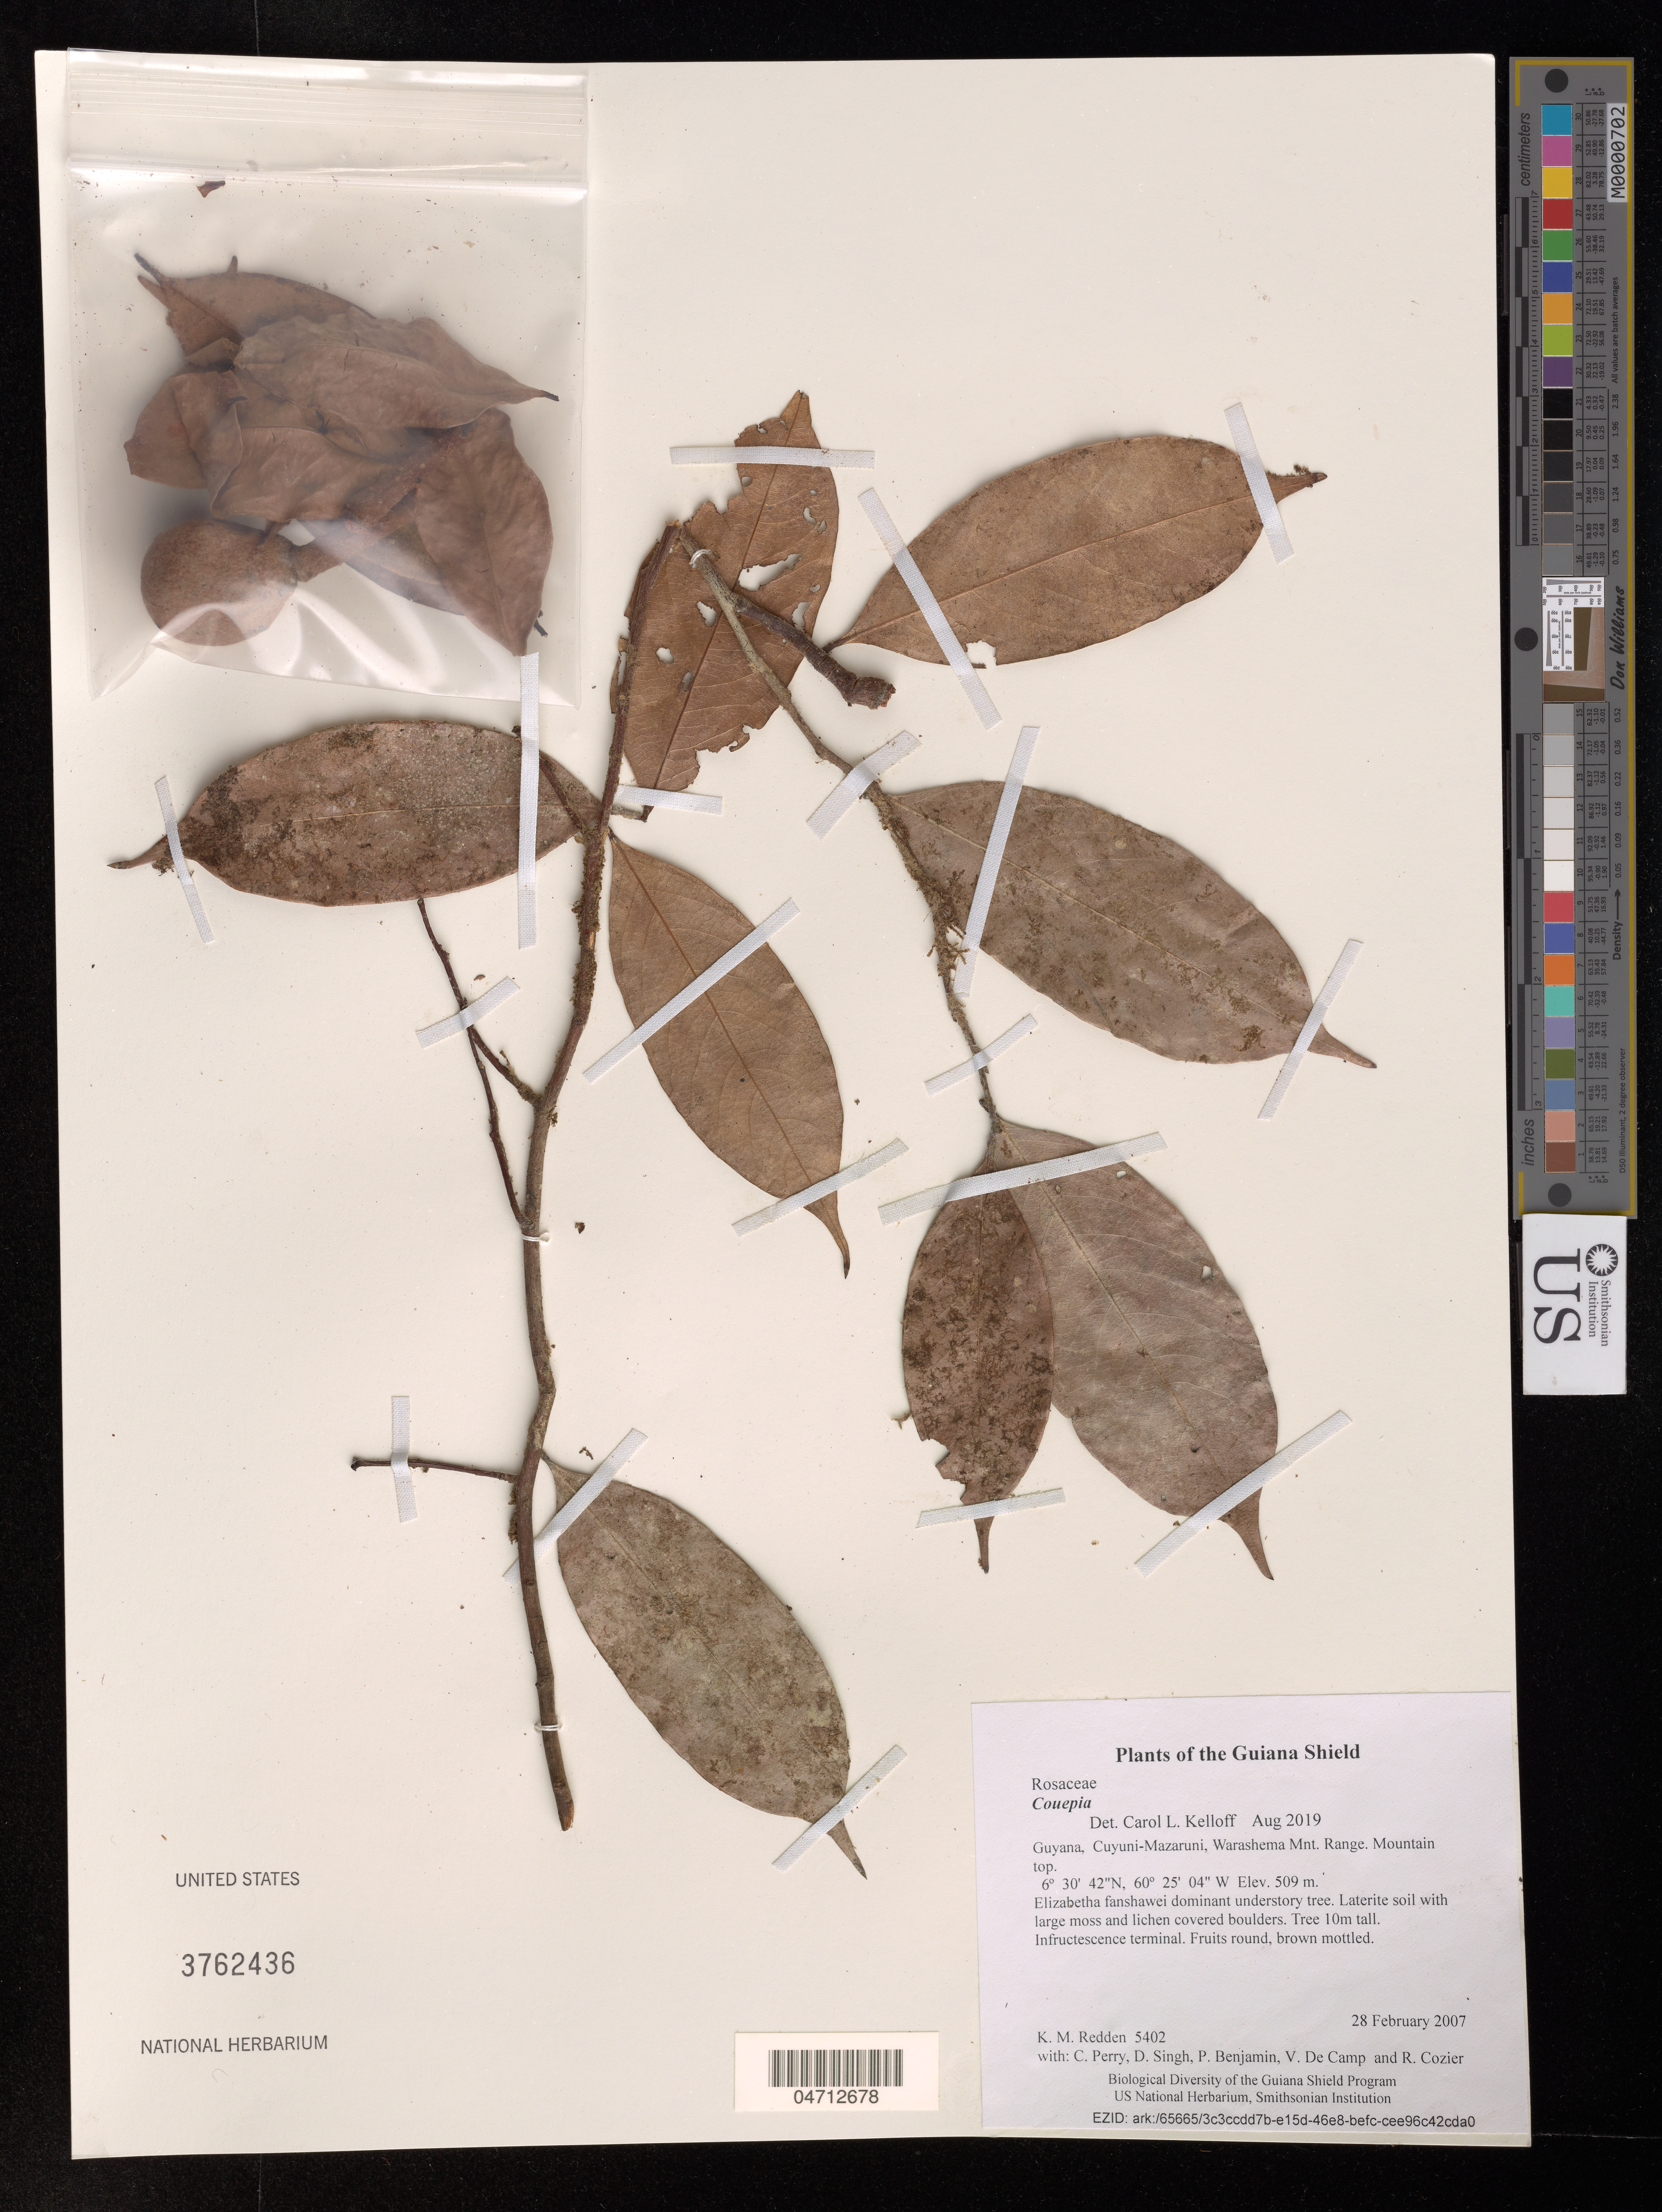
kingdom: Plantae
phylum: Tracheophyta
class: Magnoliopsida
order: Malpighiales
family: Chrysobalanaceae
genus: Couepia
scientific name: Couepia sp.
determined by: Kelloff, Carol L.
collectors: K. M. Redden, C. Perry, D. Singh, P. Benjamin, V. De Camp & R. Cozier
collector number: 5402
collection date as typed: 28 February 2007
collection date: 2007-02-28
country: Guyana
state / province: Cuyuni-Mazaruni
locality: Warashema Mnt. Range. Mountain top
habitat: Elizabetha fanshawei dominant understory tree. Laterite soil with large moss and lichen covered boulders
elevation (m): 509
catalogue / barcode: US 3762436